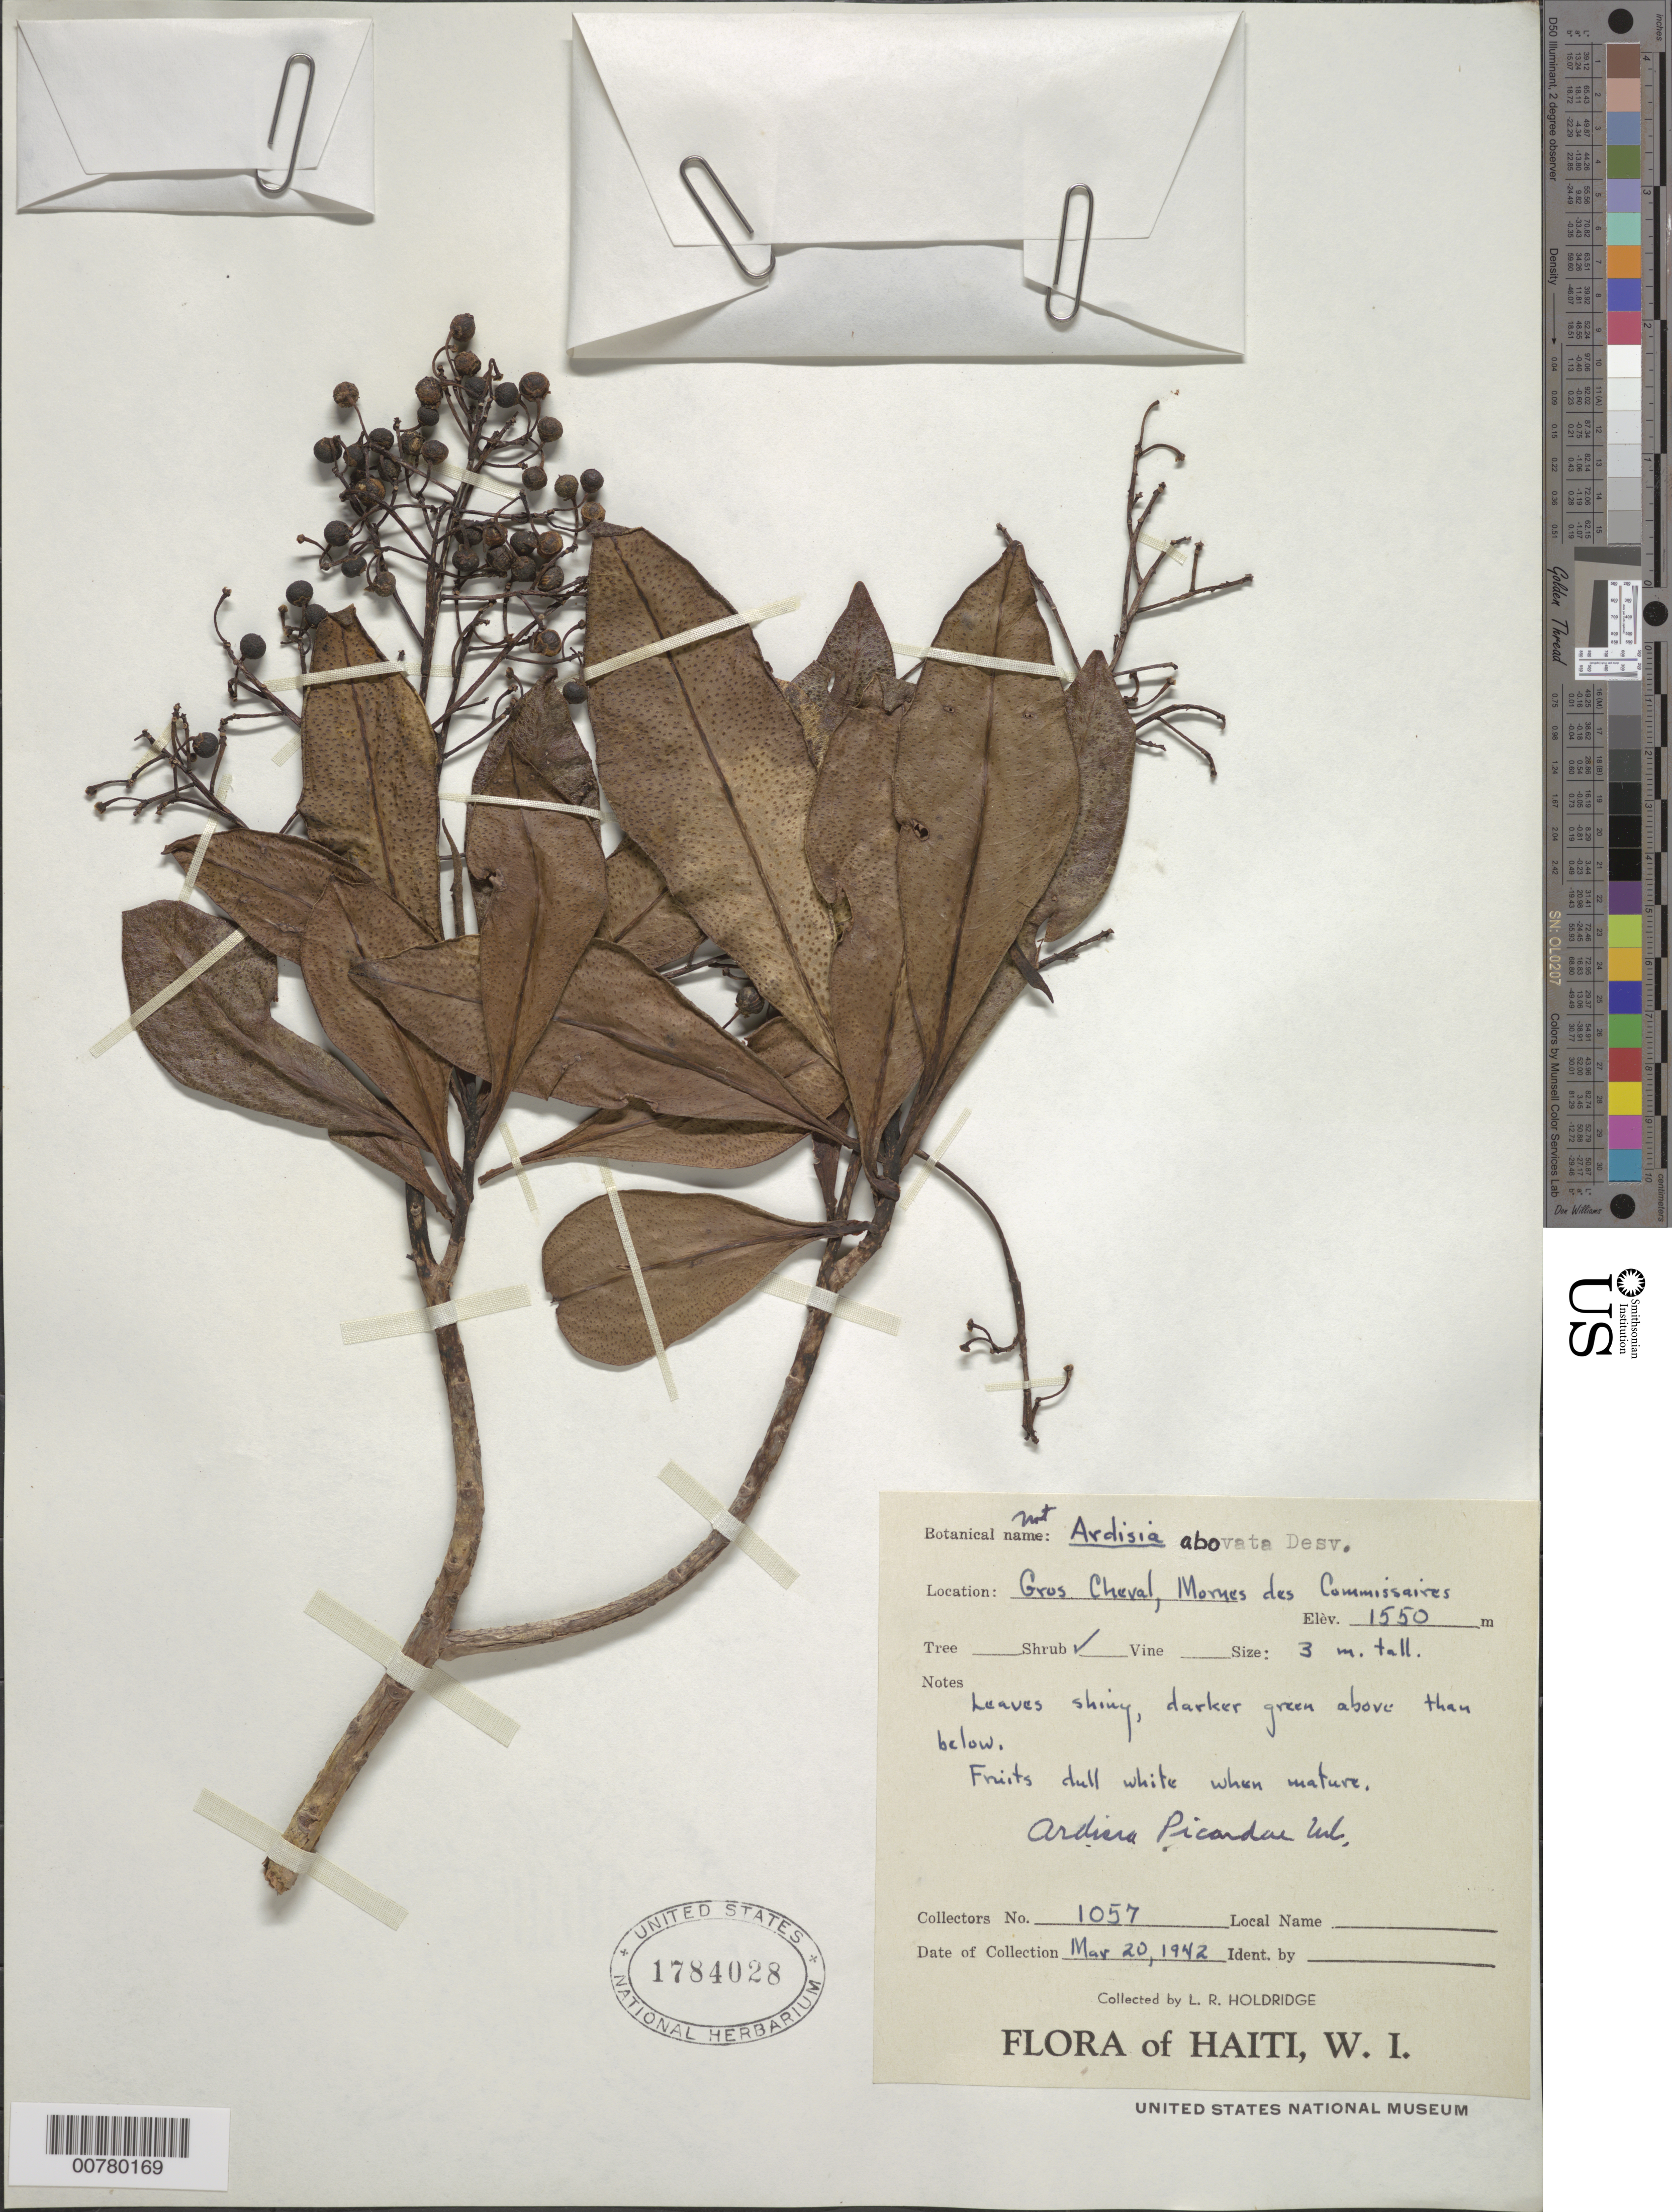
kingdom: Plantae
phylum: Tracheophyta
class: Magnoliopsida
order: Ericales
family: Primulaceae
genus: Ardisia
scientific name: Ardisia picardae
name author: Urb.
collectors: L. Holdridge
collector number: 1057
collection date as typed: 20 Mar 1942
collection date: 1942-03-20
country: Haiti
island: Hispaniola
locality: Mornes des Commissaires, Gros Cheval.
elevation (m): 1550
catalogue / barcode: US 1784028